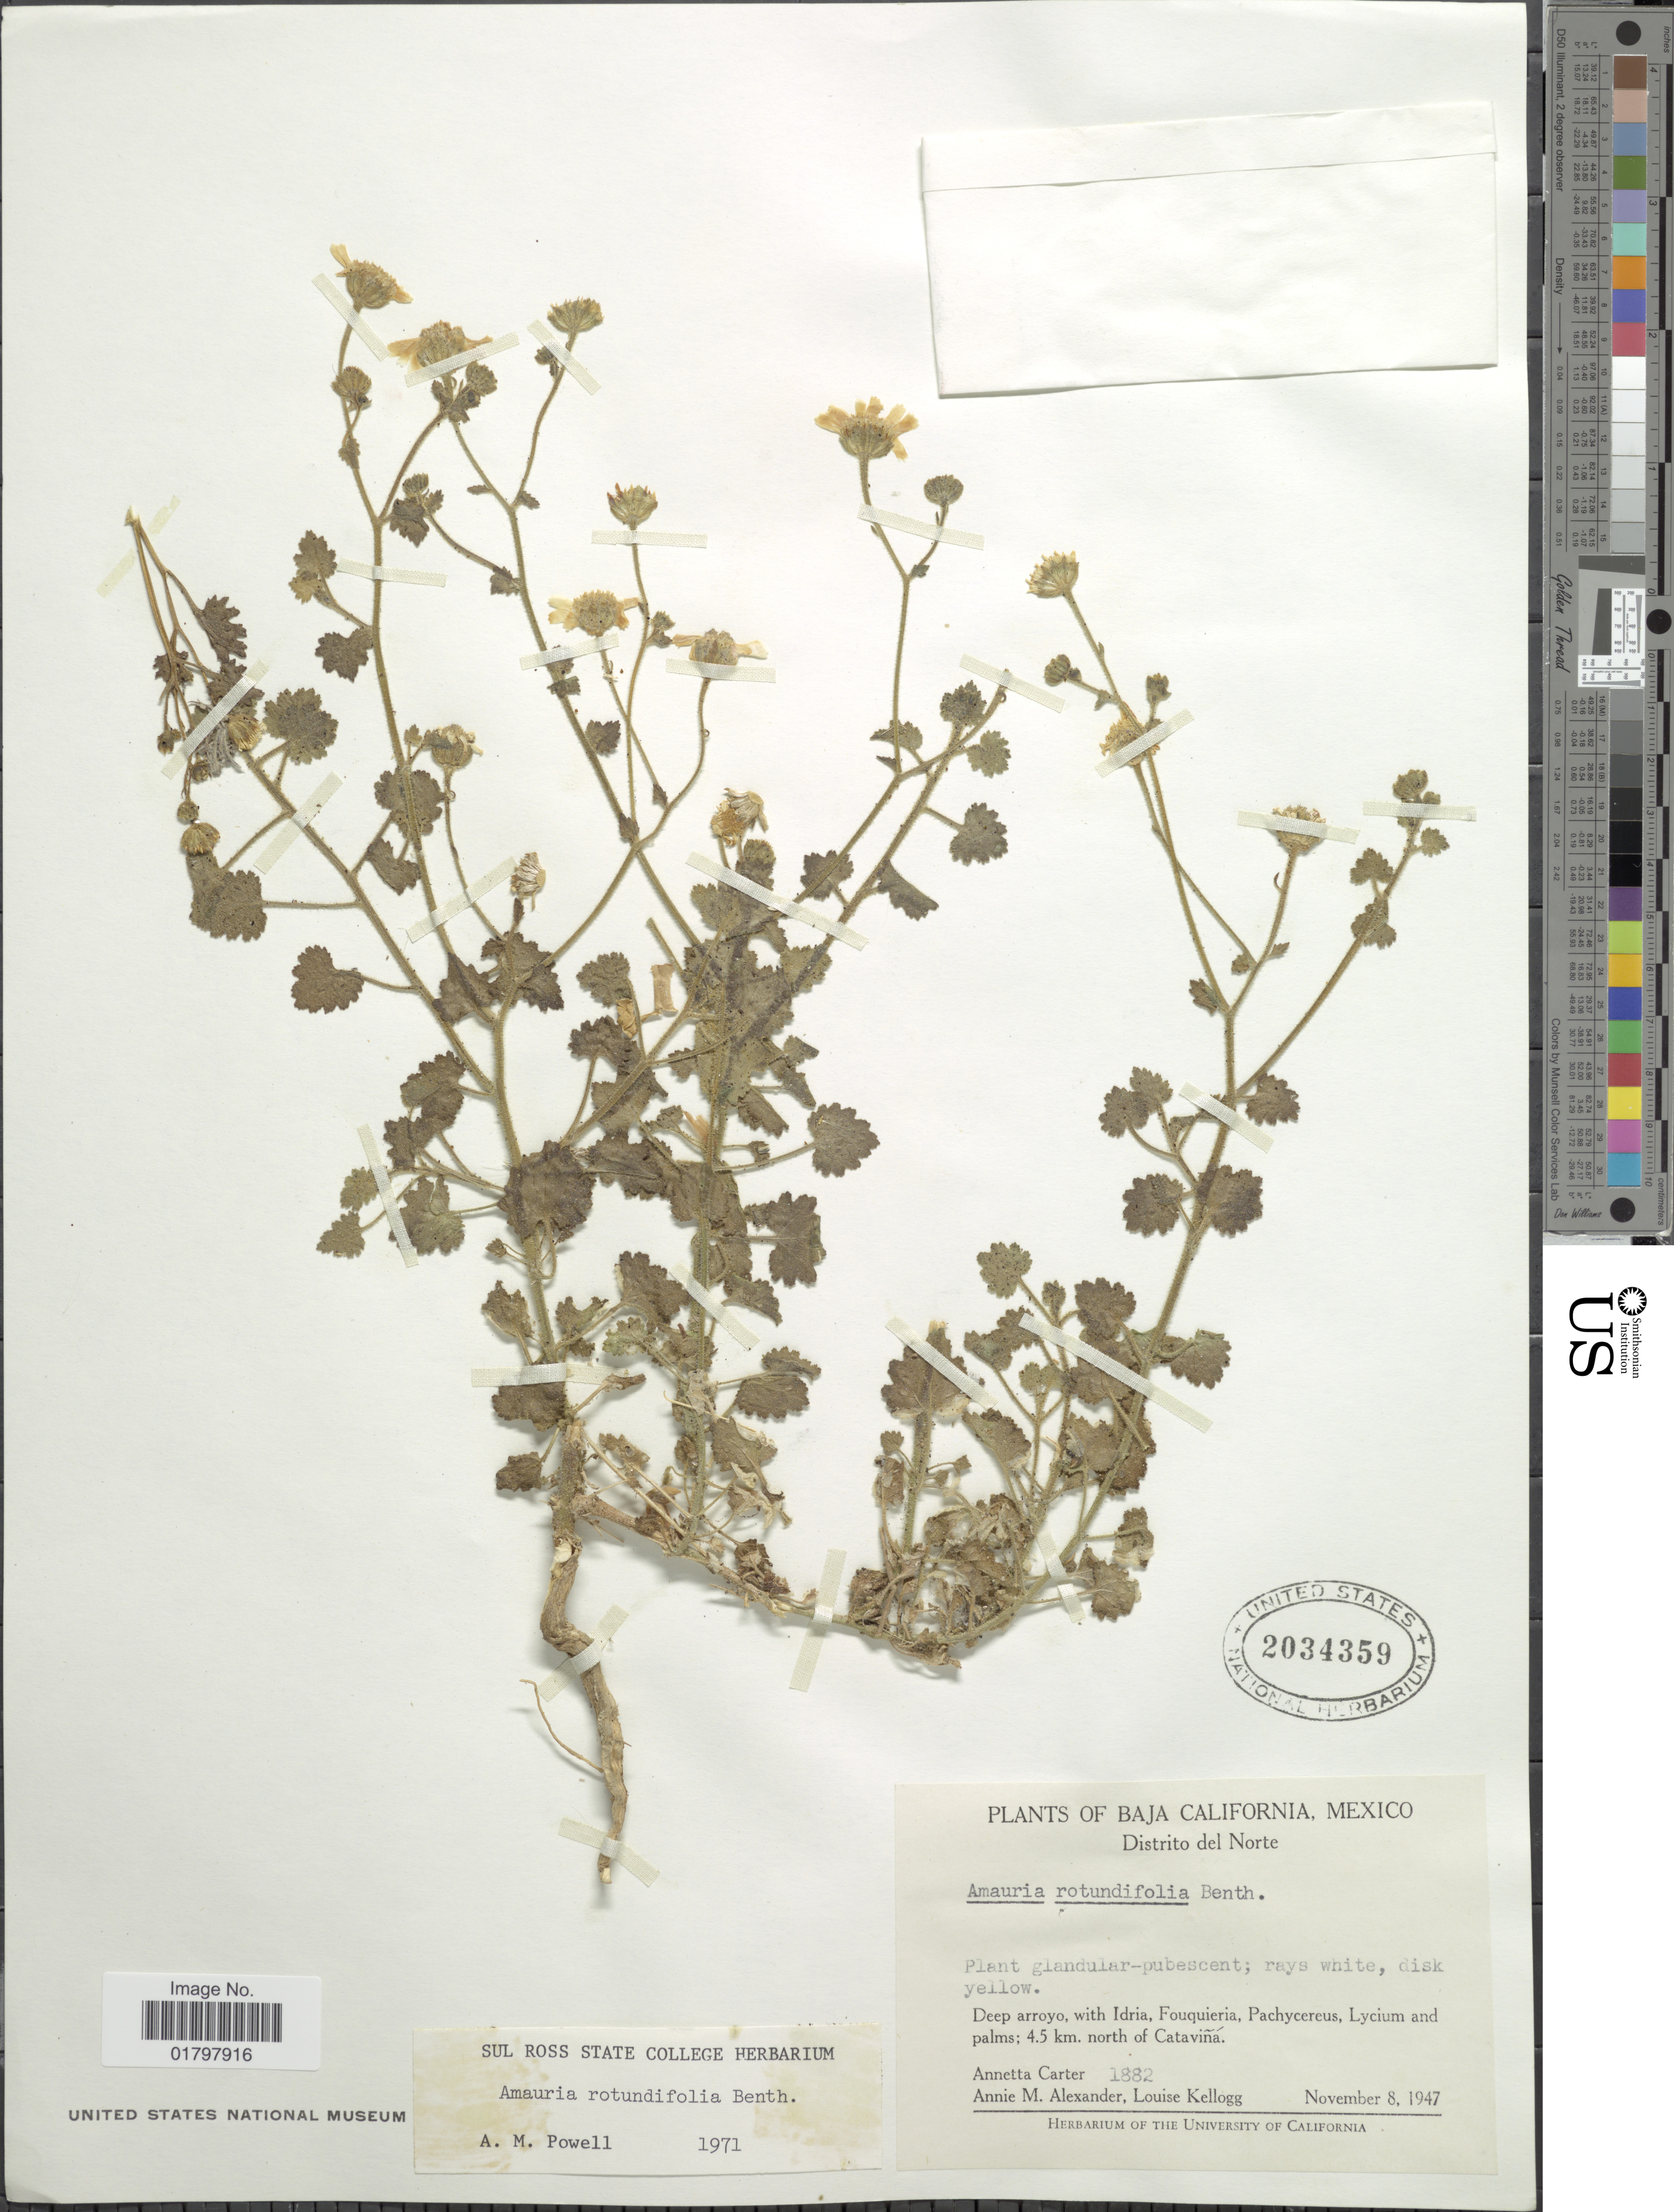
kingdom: Plantae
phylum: Tracheophyta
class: Magnoliopsida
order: Asterales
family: Asteraceae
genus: Amauria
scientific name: Amauria rotundifolia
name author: Benth.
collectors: A. Carter, A. M. Alexander & L. Kellogg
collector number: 1882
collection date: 1947-11-08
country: Mexico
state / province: Baja California Sur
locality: Distrito del Norte. 4.5 km. north of Cataviñá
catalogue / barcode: US 2034359